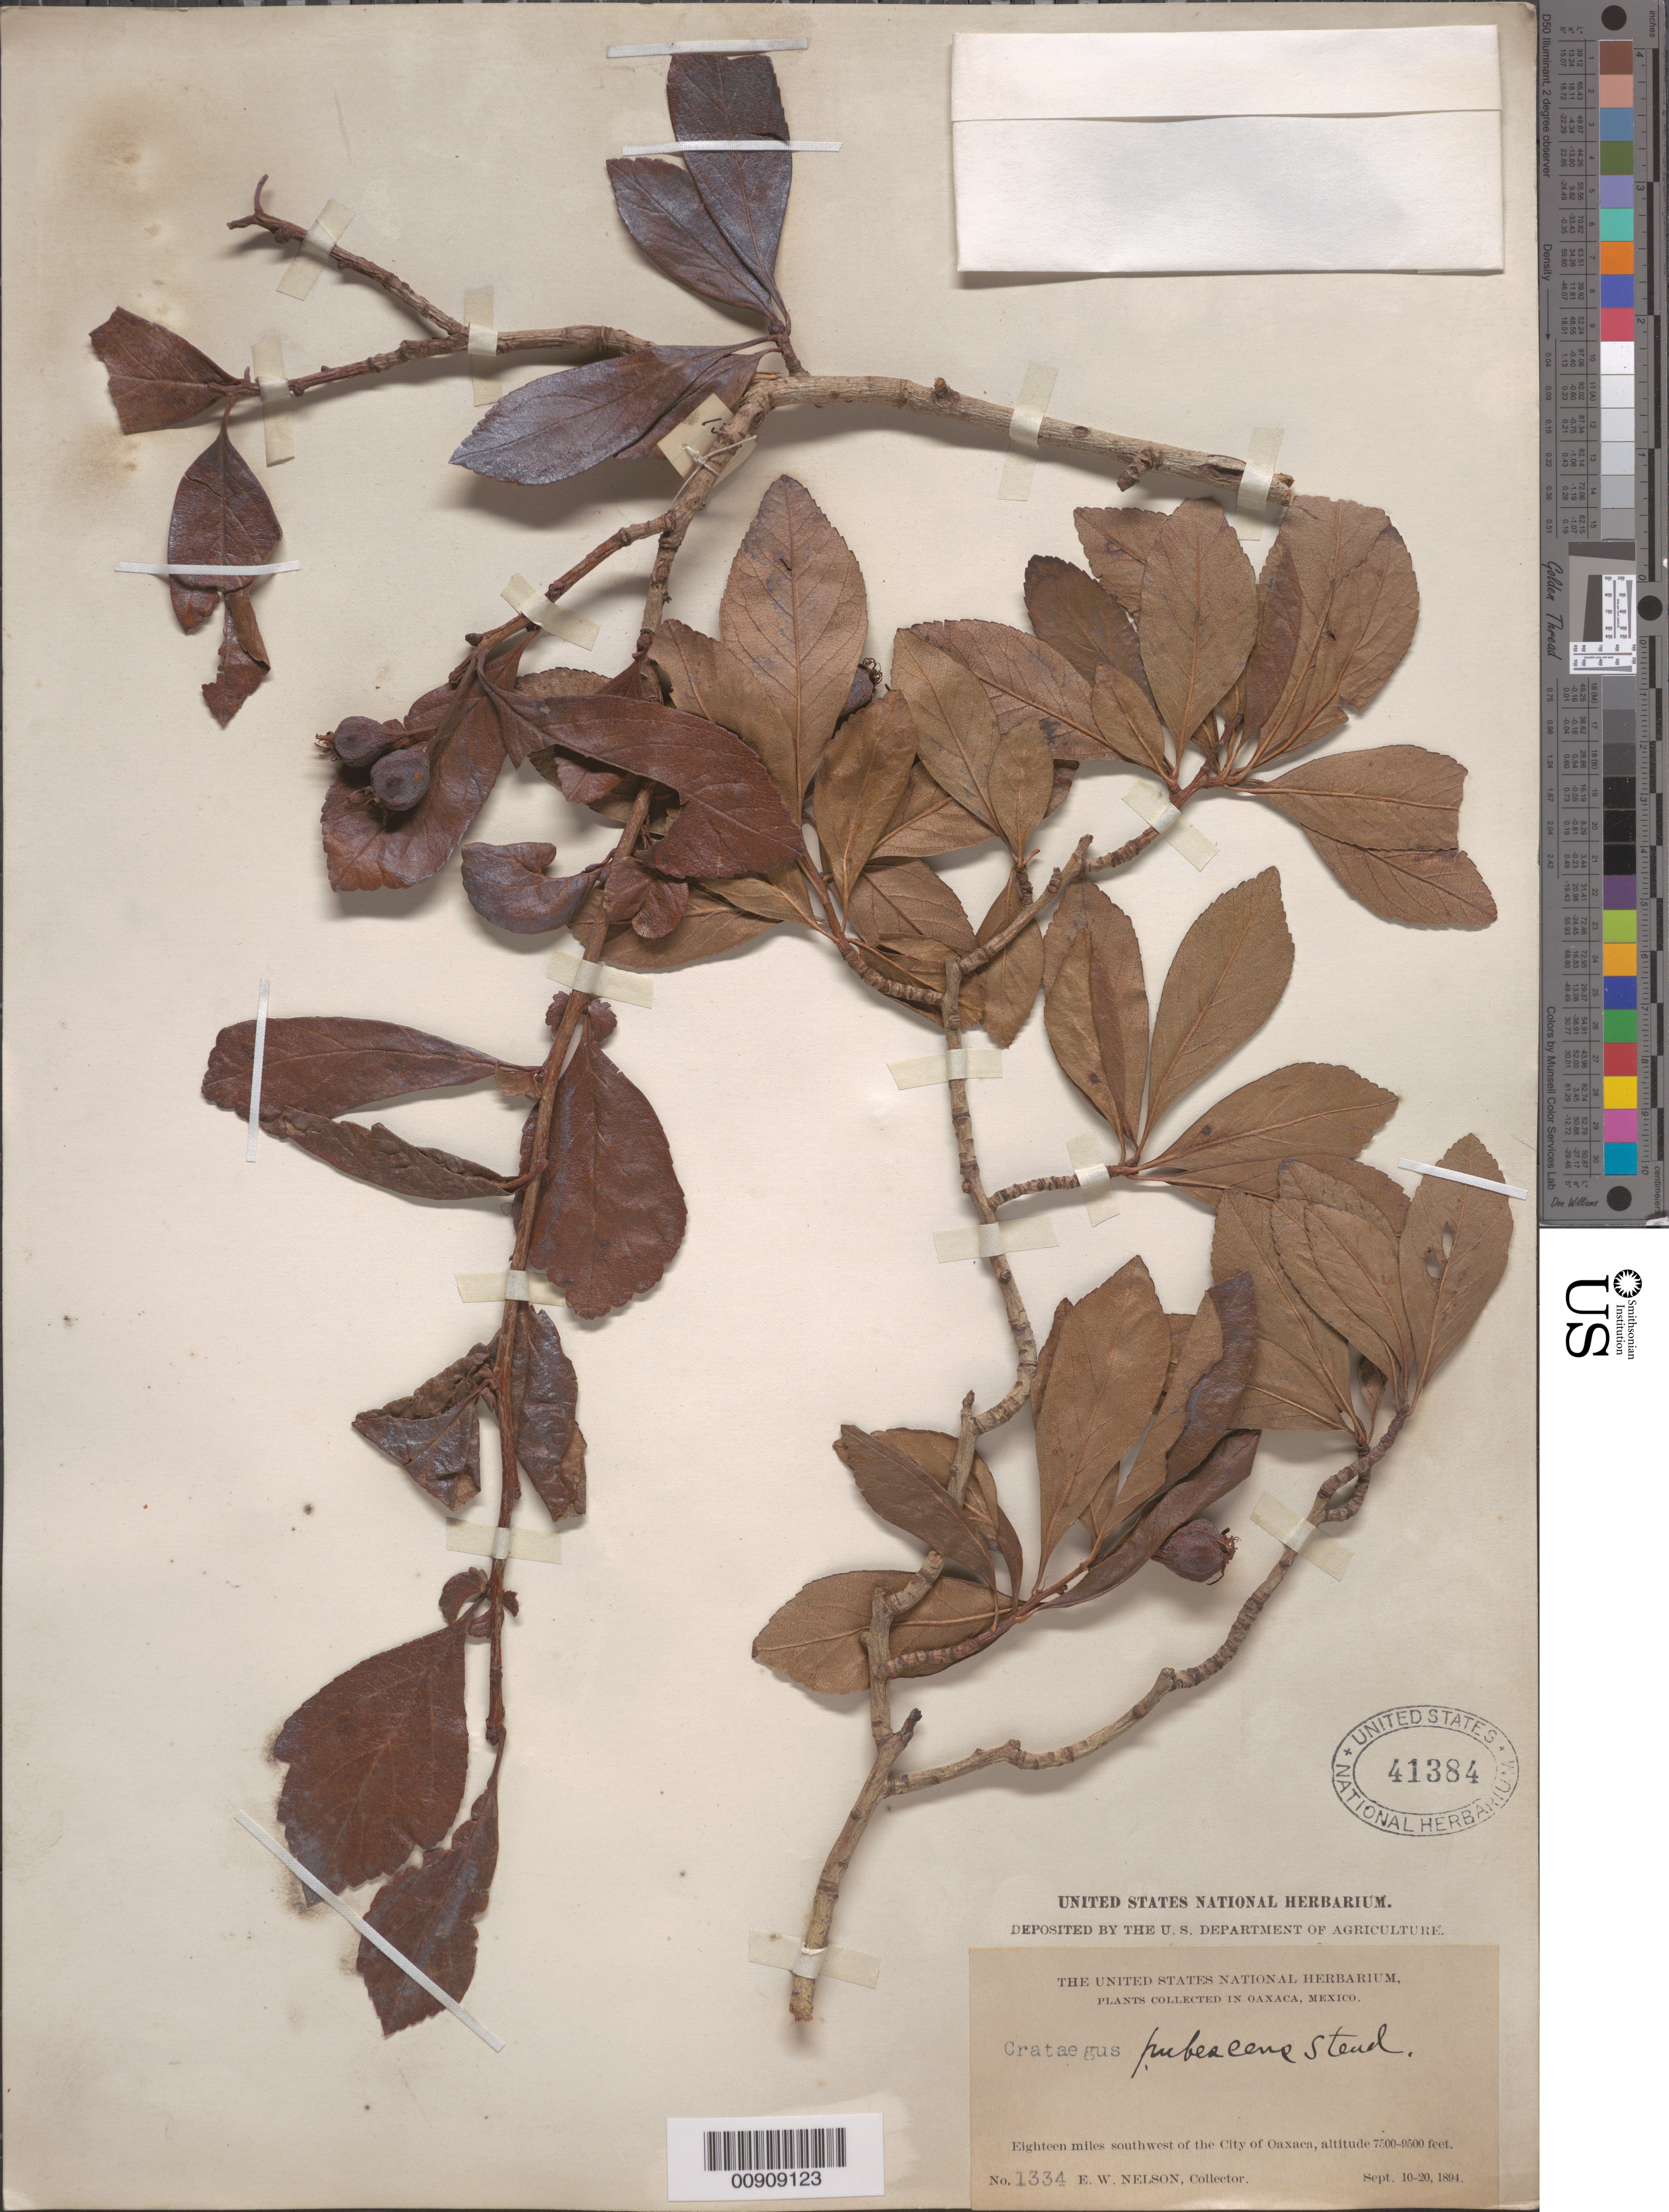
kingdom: Plantae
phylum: Tracheophyta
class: Magnoliopsida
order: Rosales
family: Rosaceae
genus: Crataegus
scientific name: Crataegus pubescens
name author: (C. Presl) C. Presl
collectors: E. W. Nelson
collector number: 1334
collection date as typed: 10 Sep 1894 to 20 Sep 1894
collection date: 1894-09-10/1894-09-20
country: Mexico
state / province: Oaxaca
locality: Eighteen miles southwest of the City of Oaxaca.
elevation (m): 2286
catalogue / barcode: US 41384